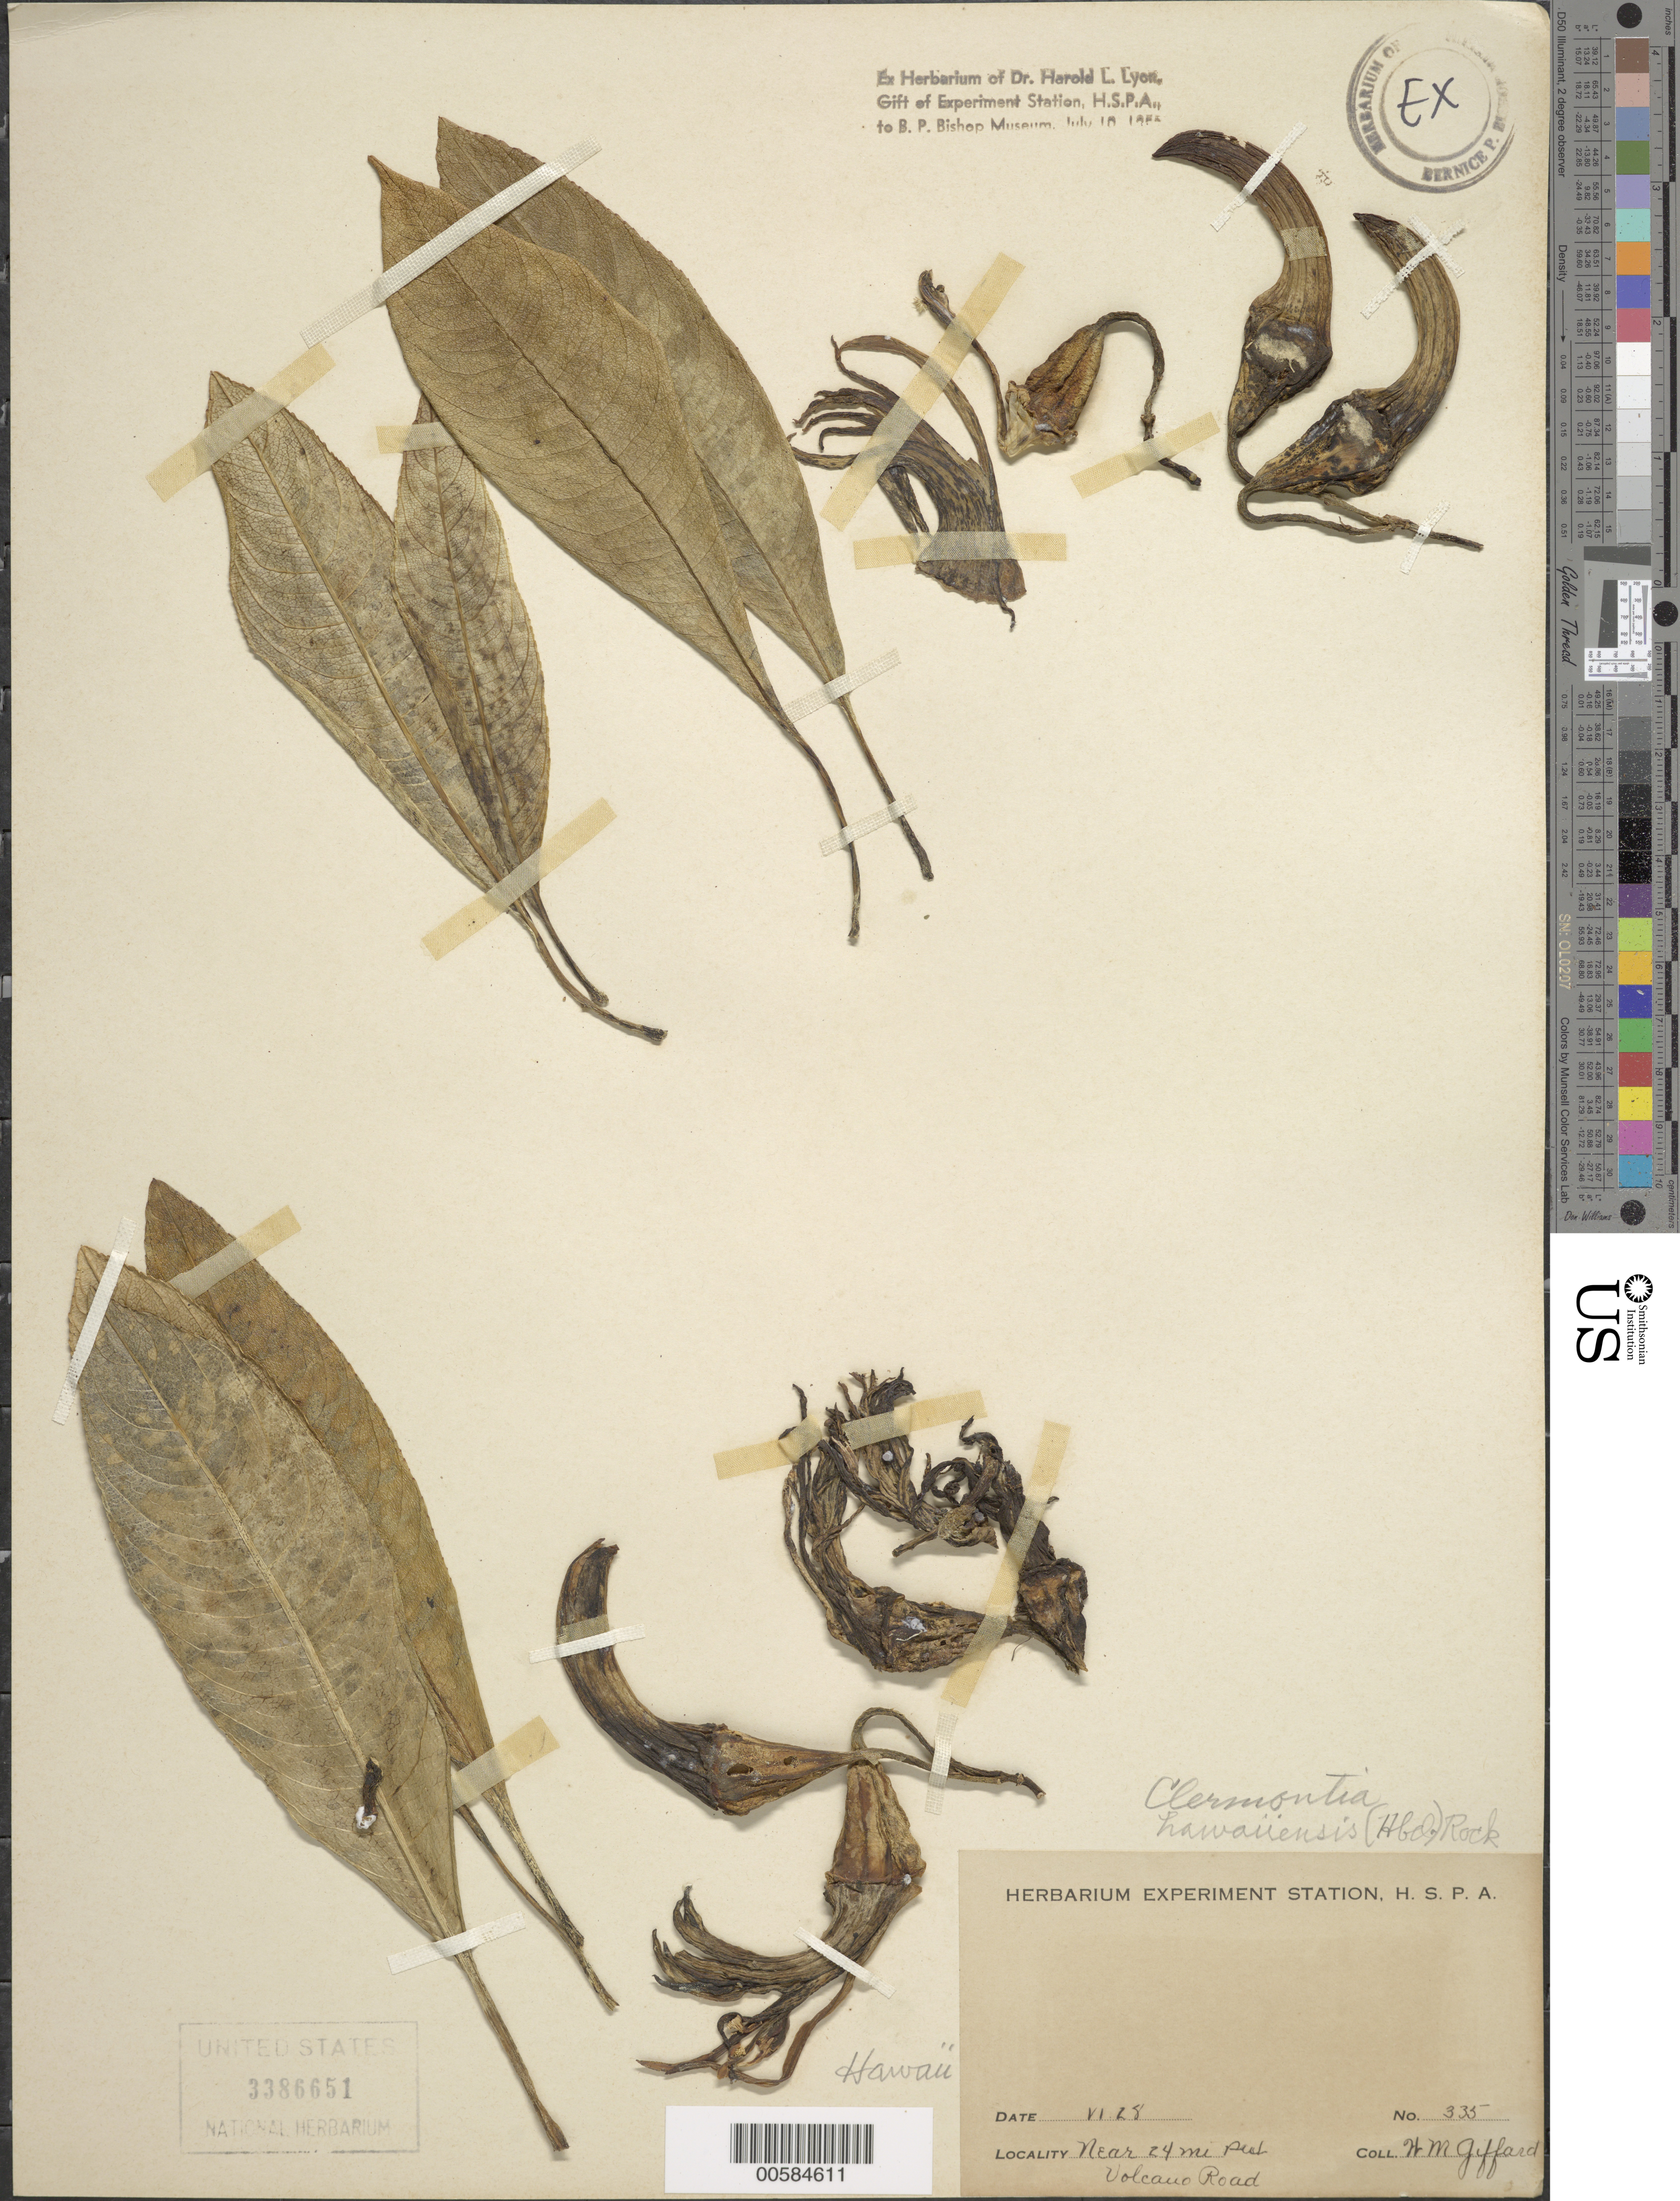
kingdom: Plantae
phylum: Tracheophyta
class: Magnoliopsida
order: Asterales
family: Campanulaceae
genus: Clermontia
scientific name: Clermontia hawaiiensis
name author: (Hillebr.) Rock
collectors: W. Giffard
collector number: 335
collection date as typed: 0 Jun 1928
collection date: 1928-06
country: United States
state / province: Hawaii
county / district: Hawaii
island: Hawaii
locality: Near 24 mi past Volcano Rd.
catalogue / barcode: US 3386651